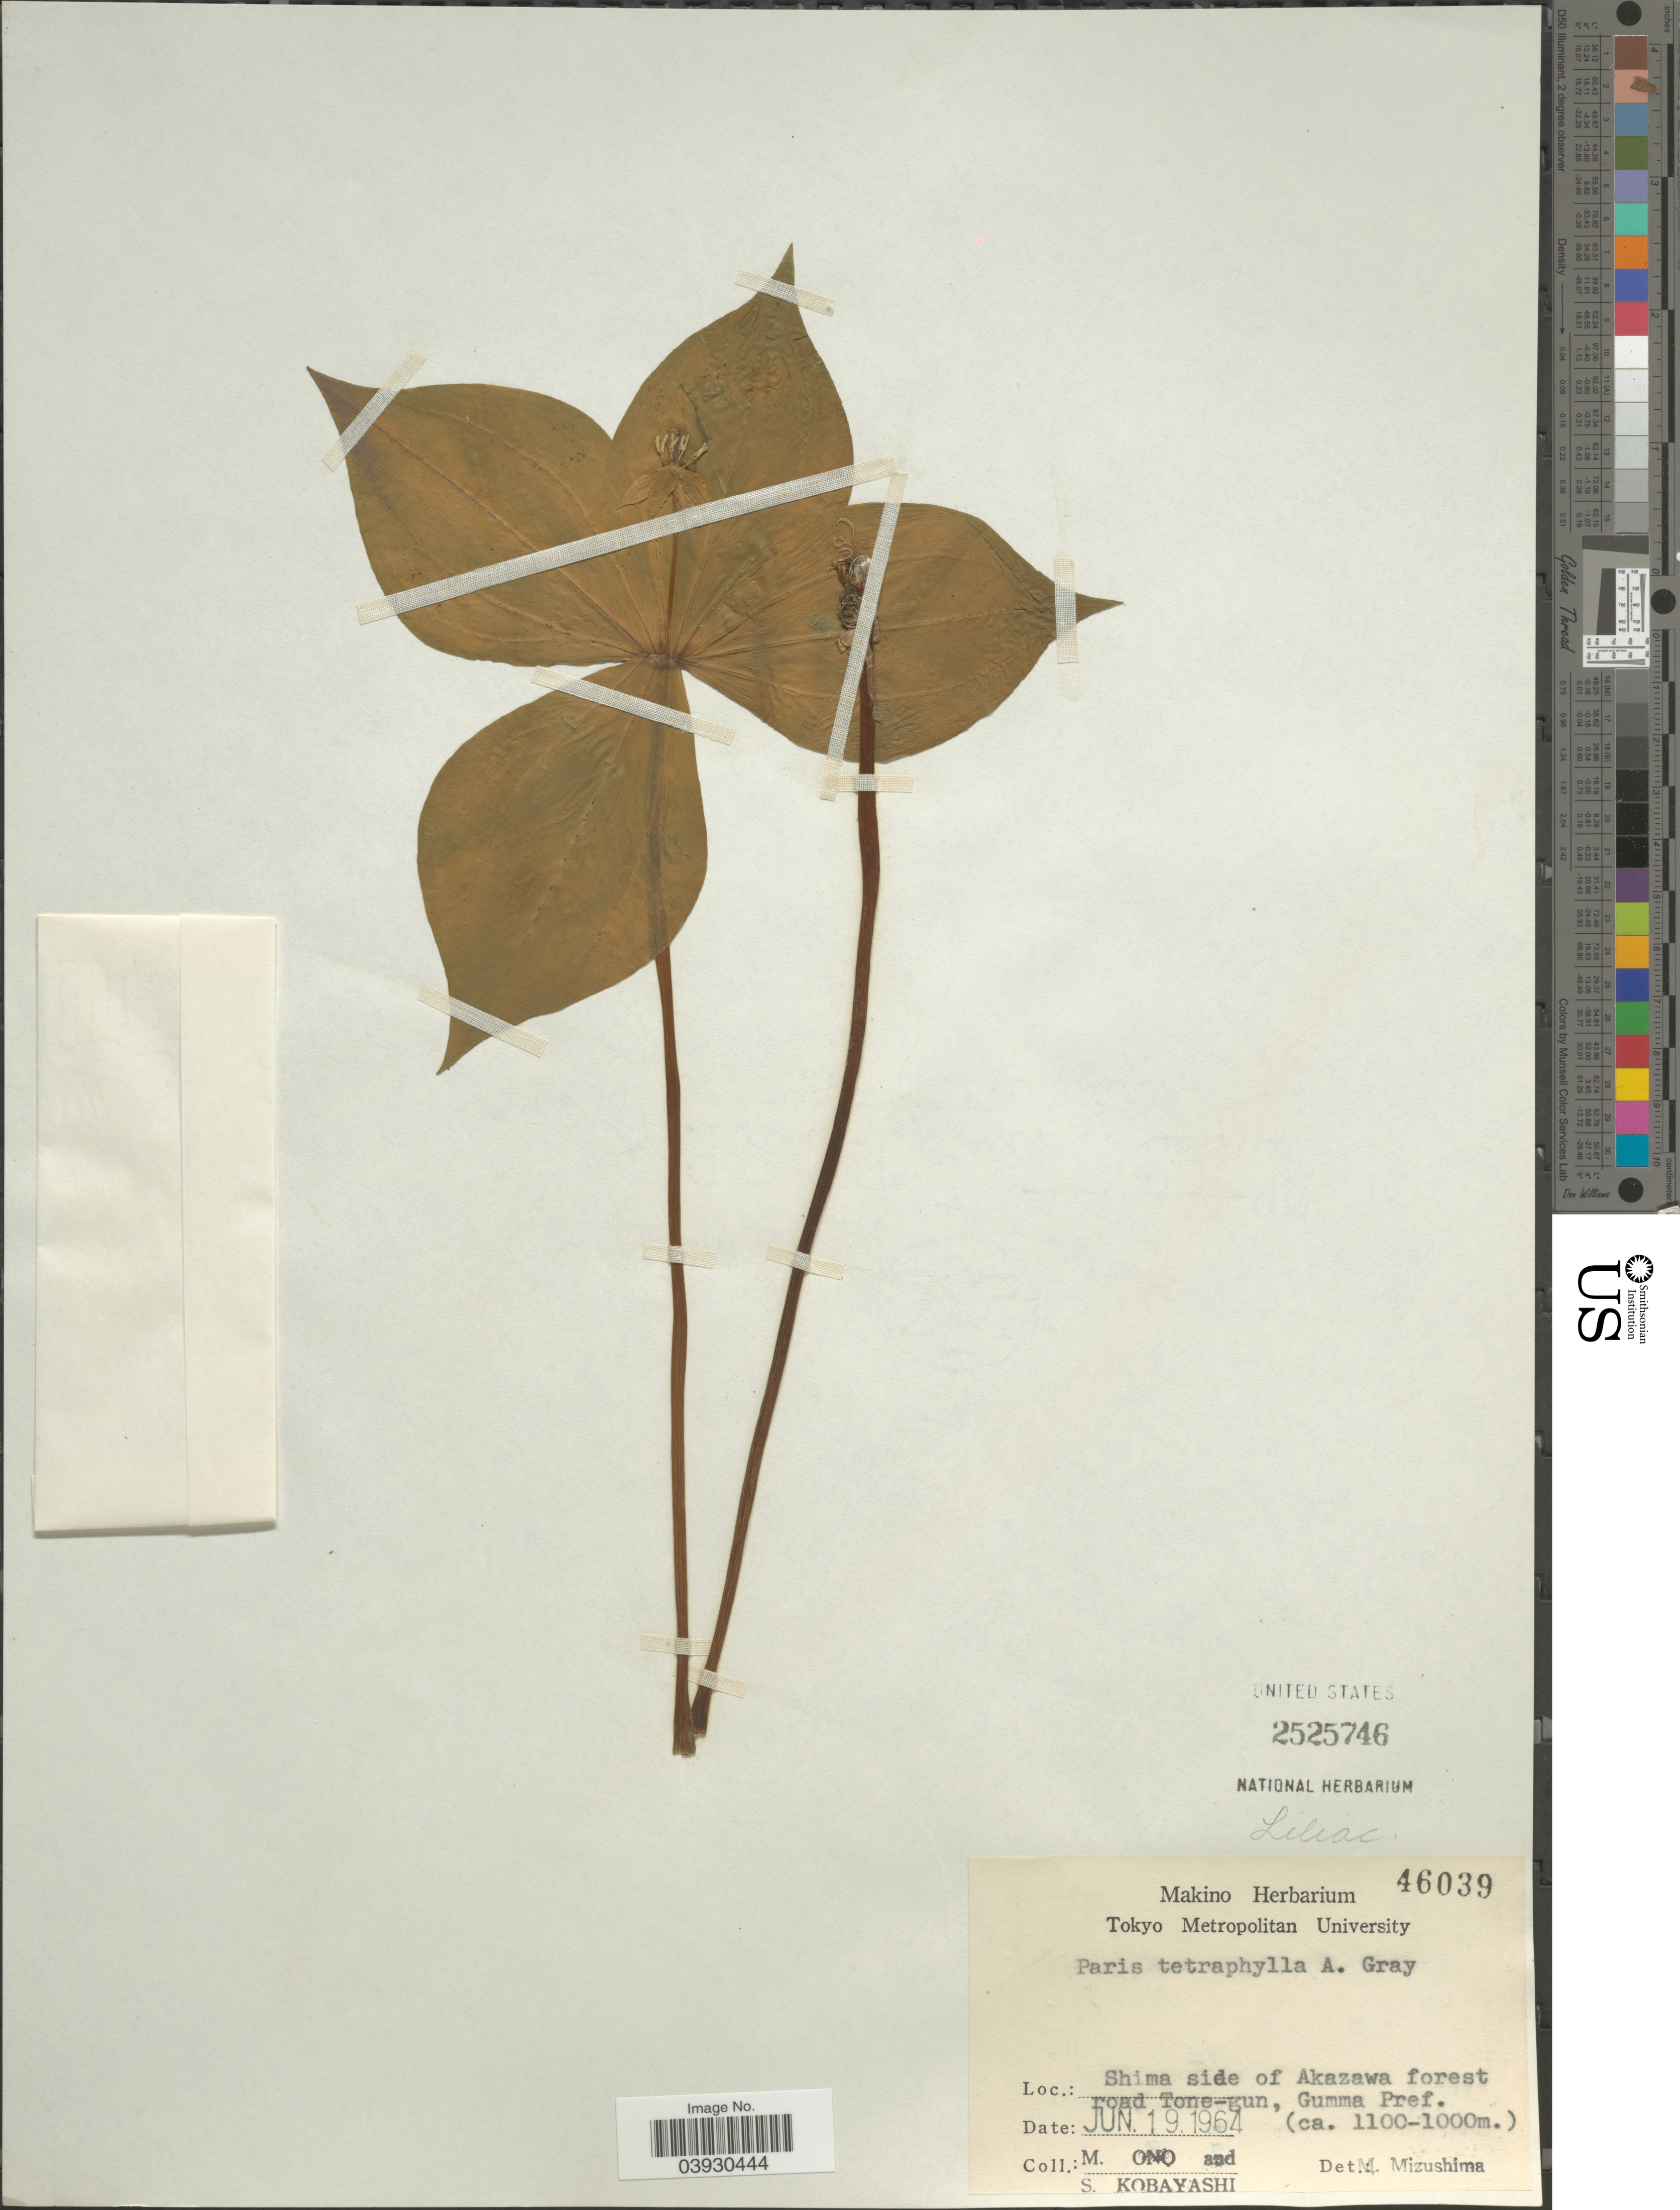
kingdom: Plantae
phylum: Tracheophyta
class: Liliopsida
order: Liliales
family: Melanthiaceae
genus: Paris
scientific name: Paris tetraphylla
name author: A. Gray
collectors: M. Ono & S. Kobayashi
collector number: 46039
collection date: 1964-06-19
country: Japan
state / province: Gunma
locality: Shima side of Akazawa forest road Tone-gun, Gumma Pref.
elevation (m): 1000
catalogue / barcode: US 2525746